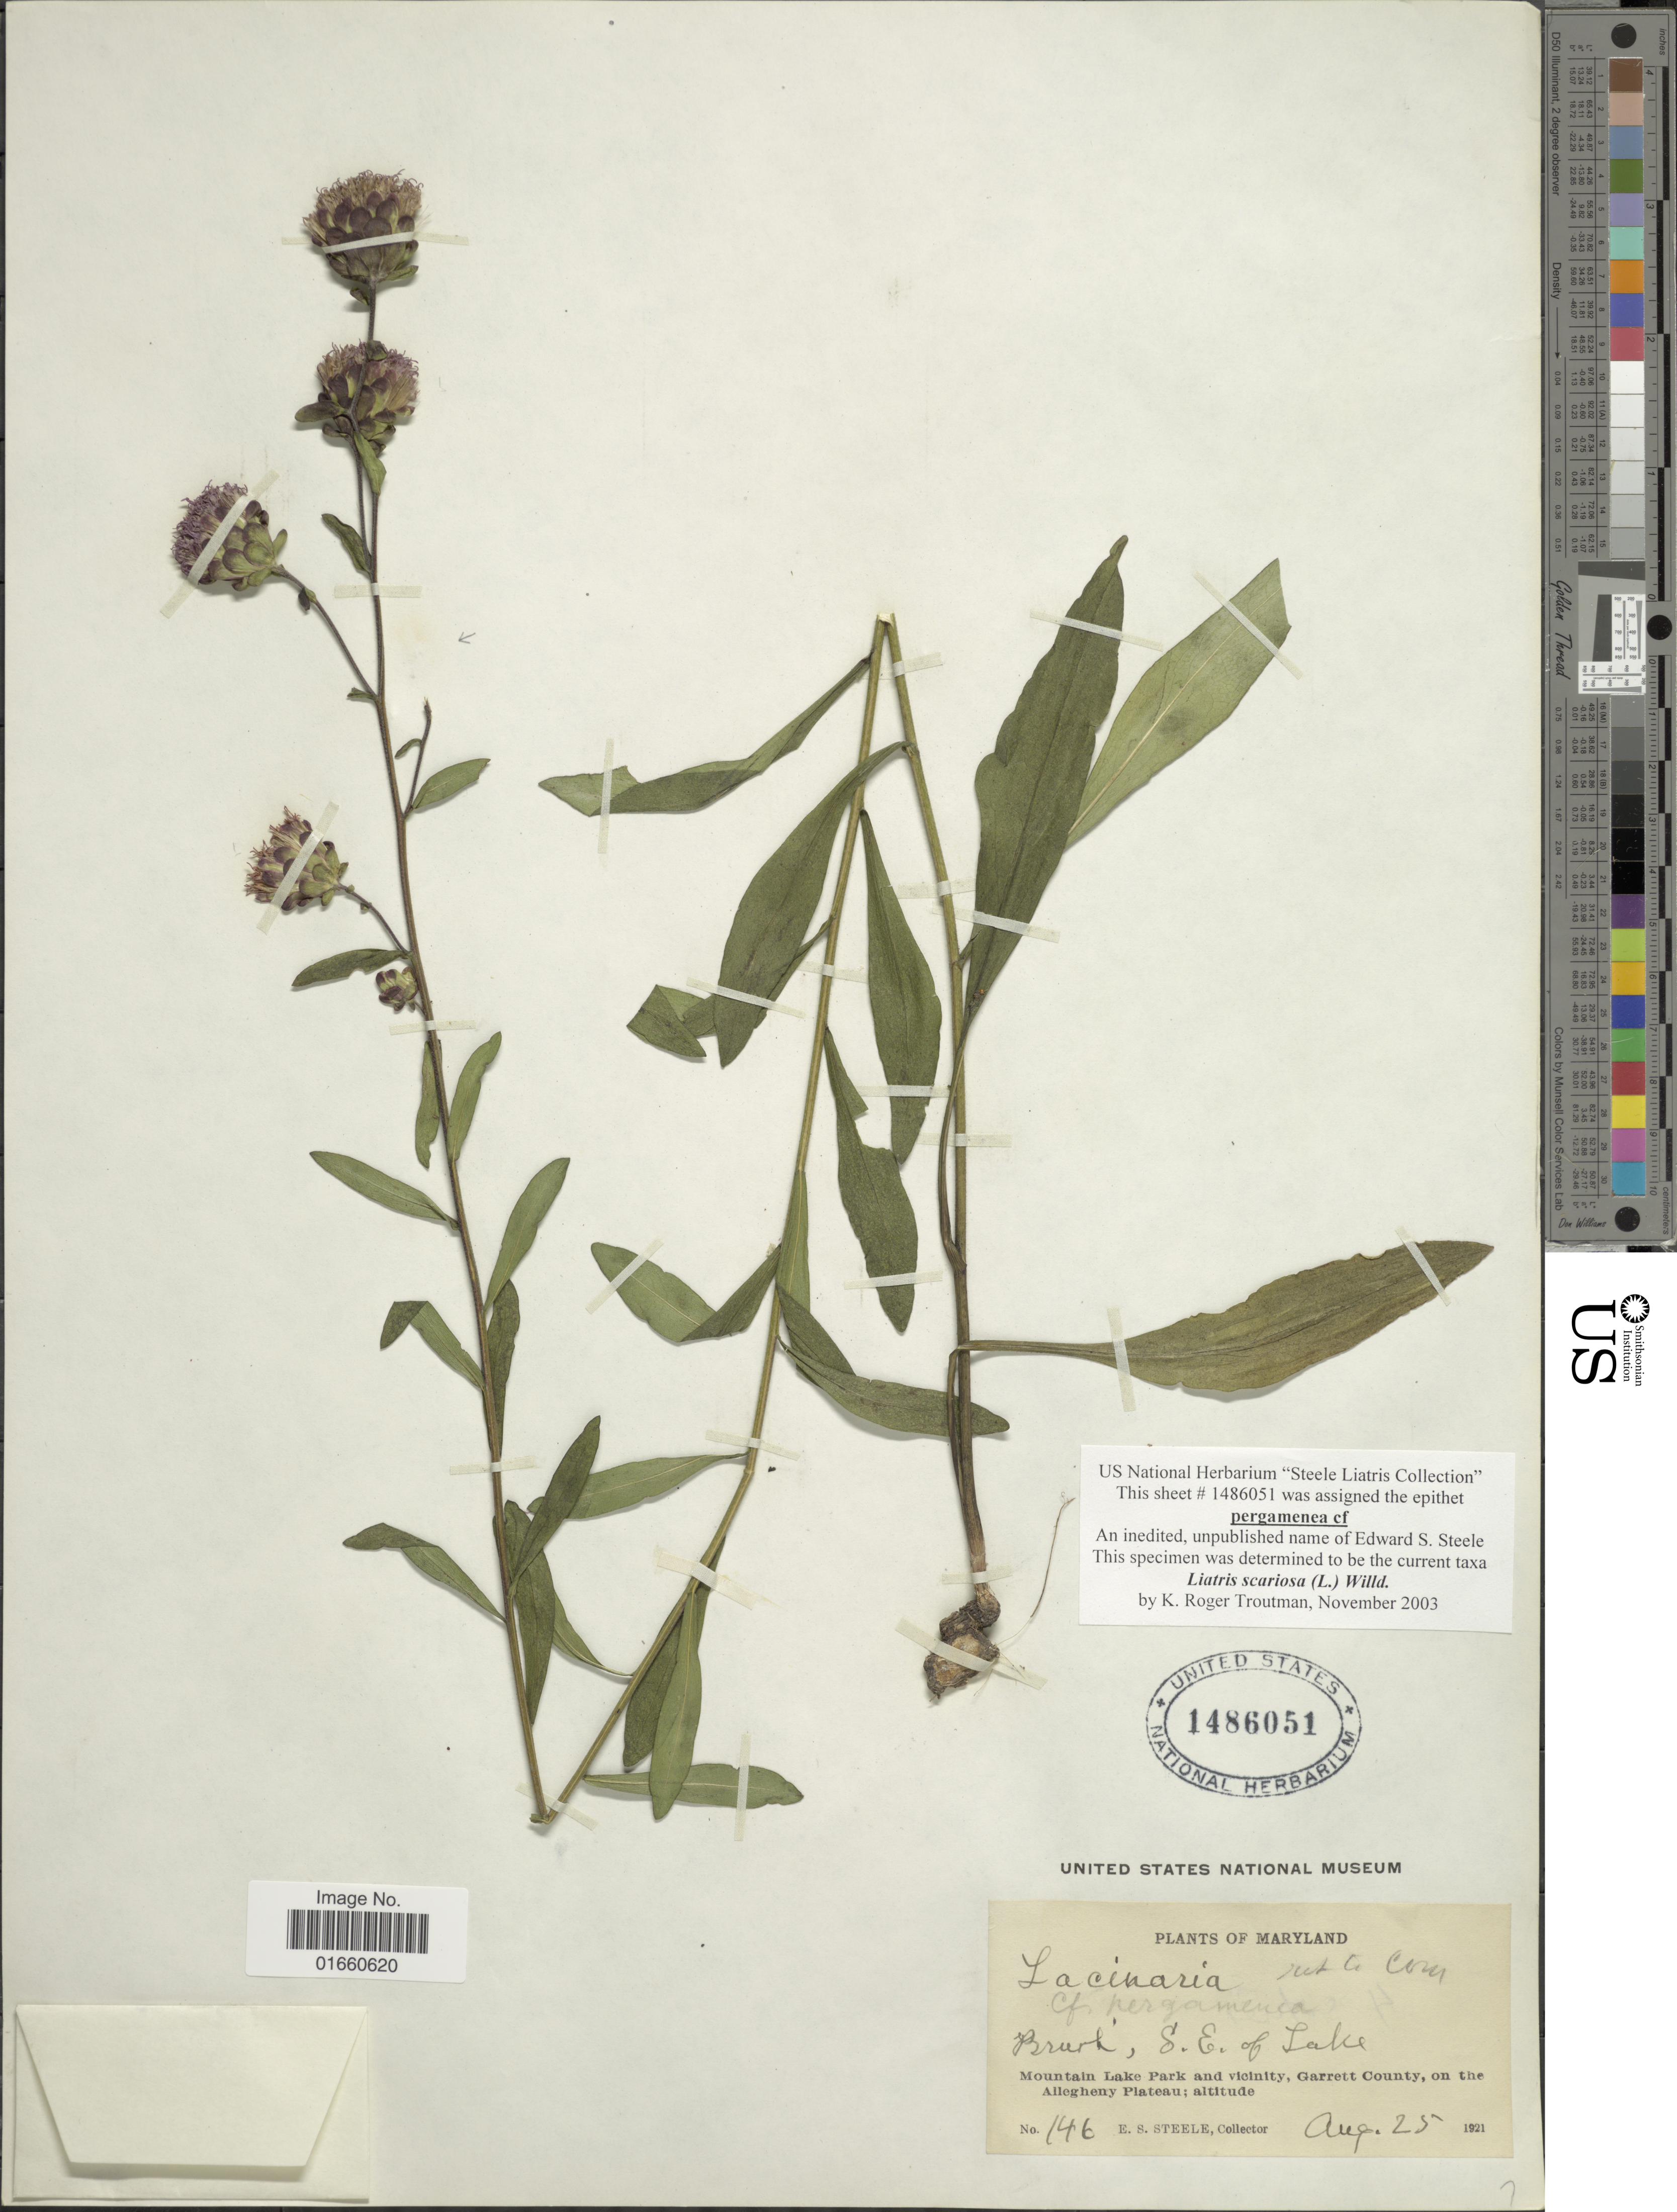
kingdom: Plantae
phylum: Tracheophyta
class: Magnoliopsida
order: Asterales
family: Asteraceae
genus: Liatris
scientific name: Liatris scariosa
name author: (L.) Willd.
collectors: E. Steele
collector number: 146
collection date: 1921-08-25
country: United States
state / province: Maryland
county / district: Garrett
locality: Brurk, S. E. of Lake, Mountain Lake Park and vicinity, Garrett County, on the Allegheny Plateau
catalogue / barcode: US 1486051